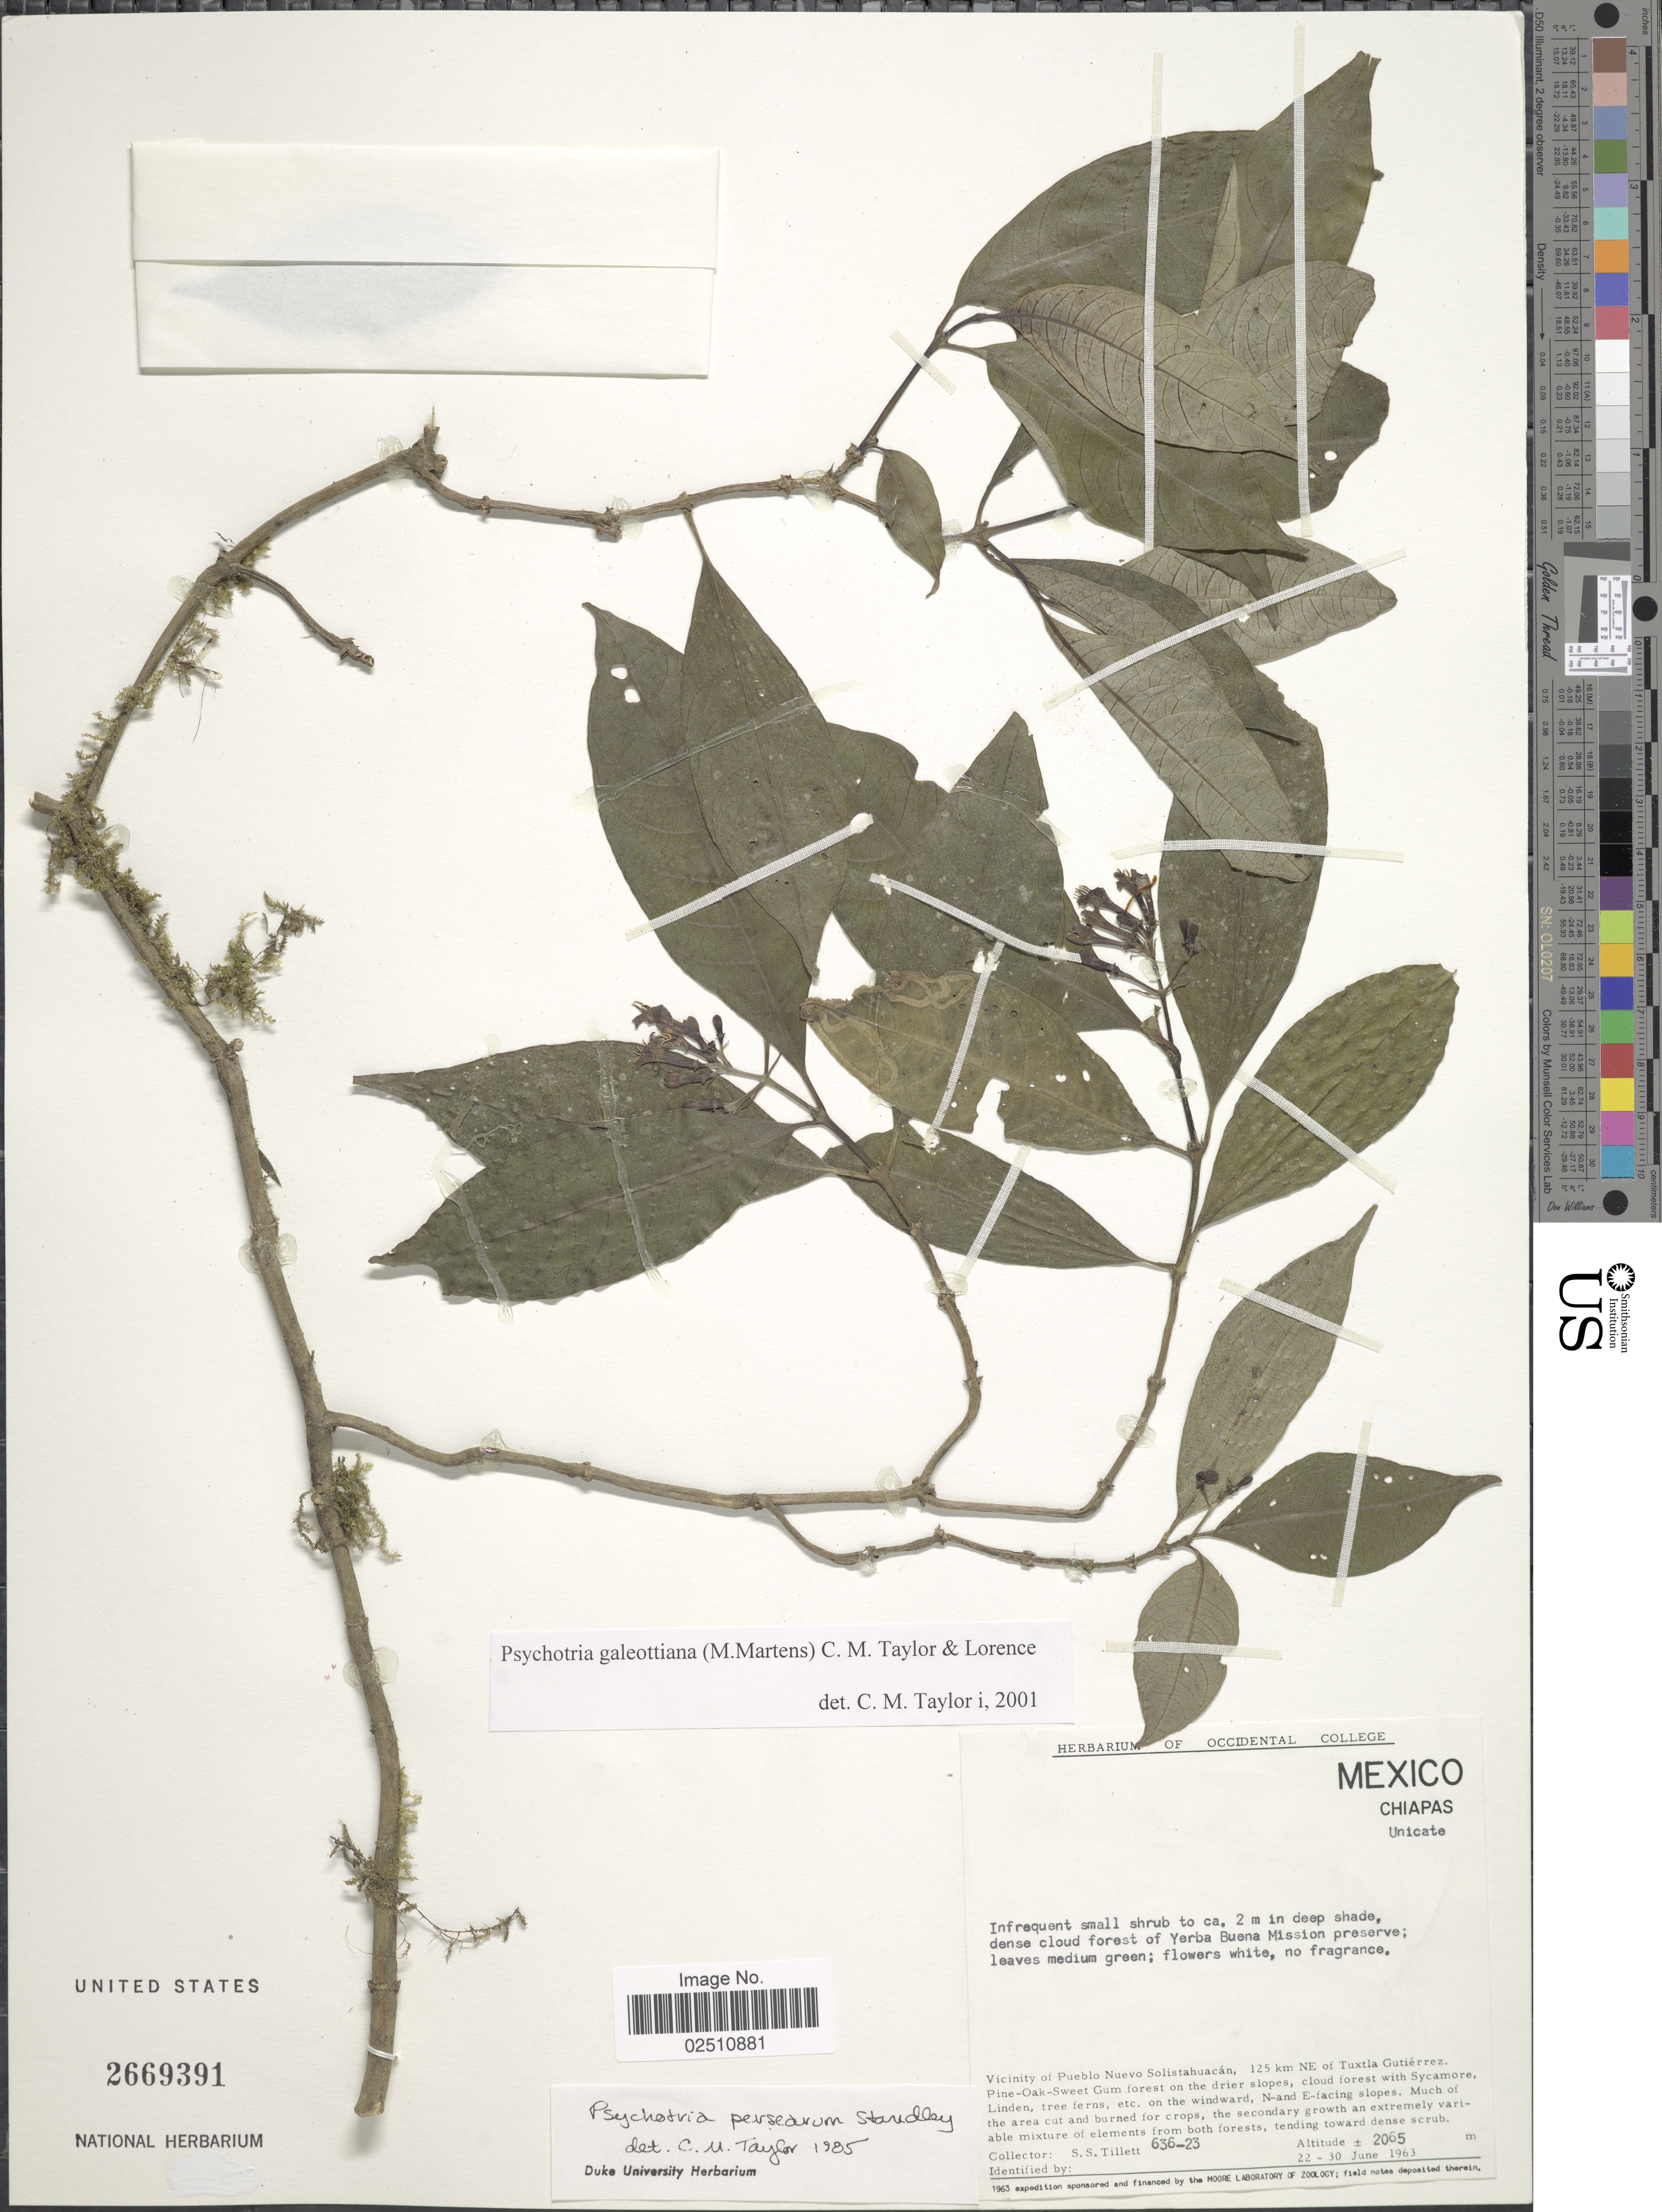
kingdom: Plantae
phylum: Tracheophyta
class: Magnoliopsida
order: Gentianales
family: Rubiaceae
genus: Psychotria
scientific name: Psychotria galeottiana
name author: (M. Martens) C.M. Taylor & Lorence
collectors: S. S. Tillett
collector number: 636-23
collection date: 1963-06-22/1963-06-30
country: Mexico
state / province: Chiapas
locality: In dense cloud forest of Yerba Buena Mission preserve; Vicinity of Pueblo Nuevo Solistahuacan, 125 km NE of Tuxtla Gutierrez, Pine-Oak-Sweet Gum forest on the drier slopes, cloud forest with Sycamore, Linden, N-and E-facing slopes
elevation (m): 2065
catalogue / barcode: US 2669391